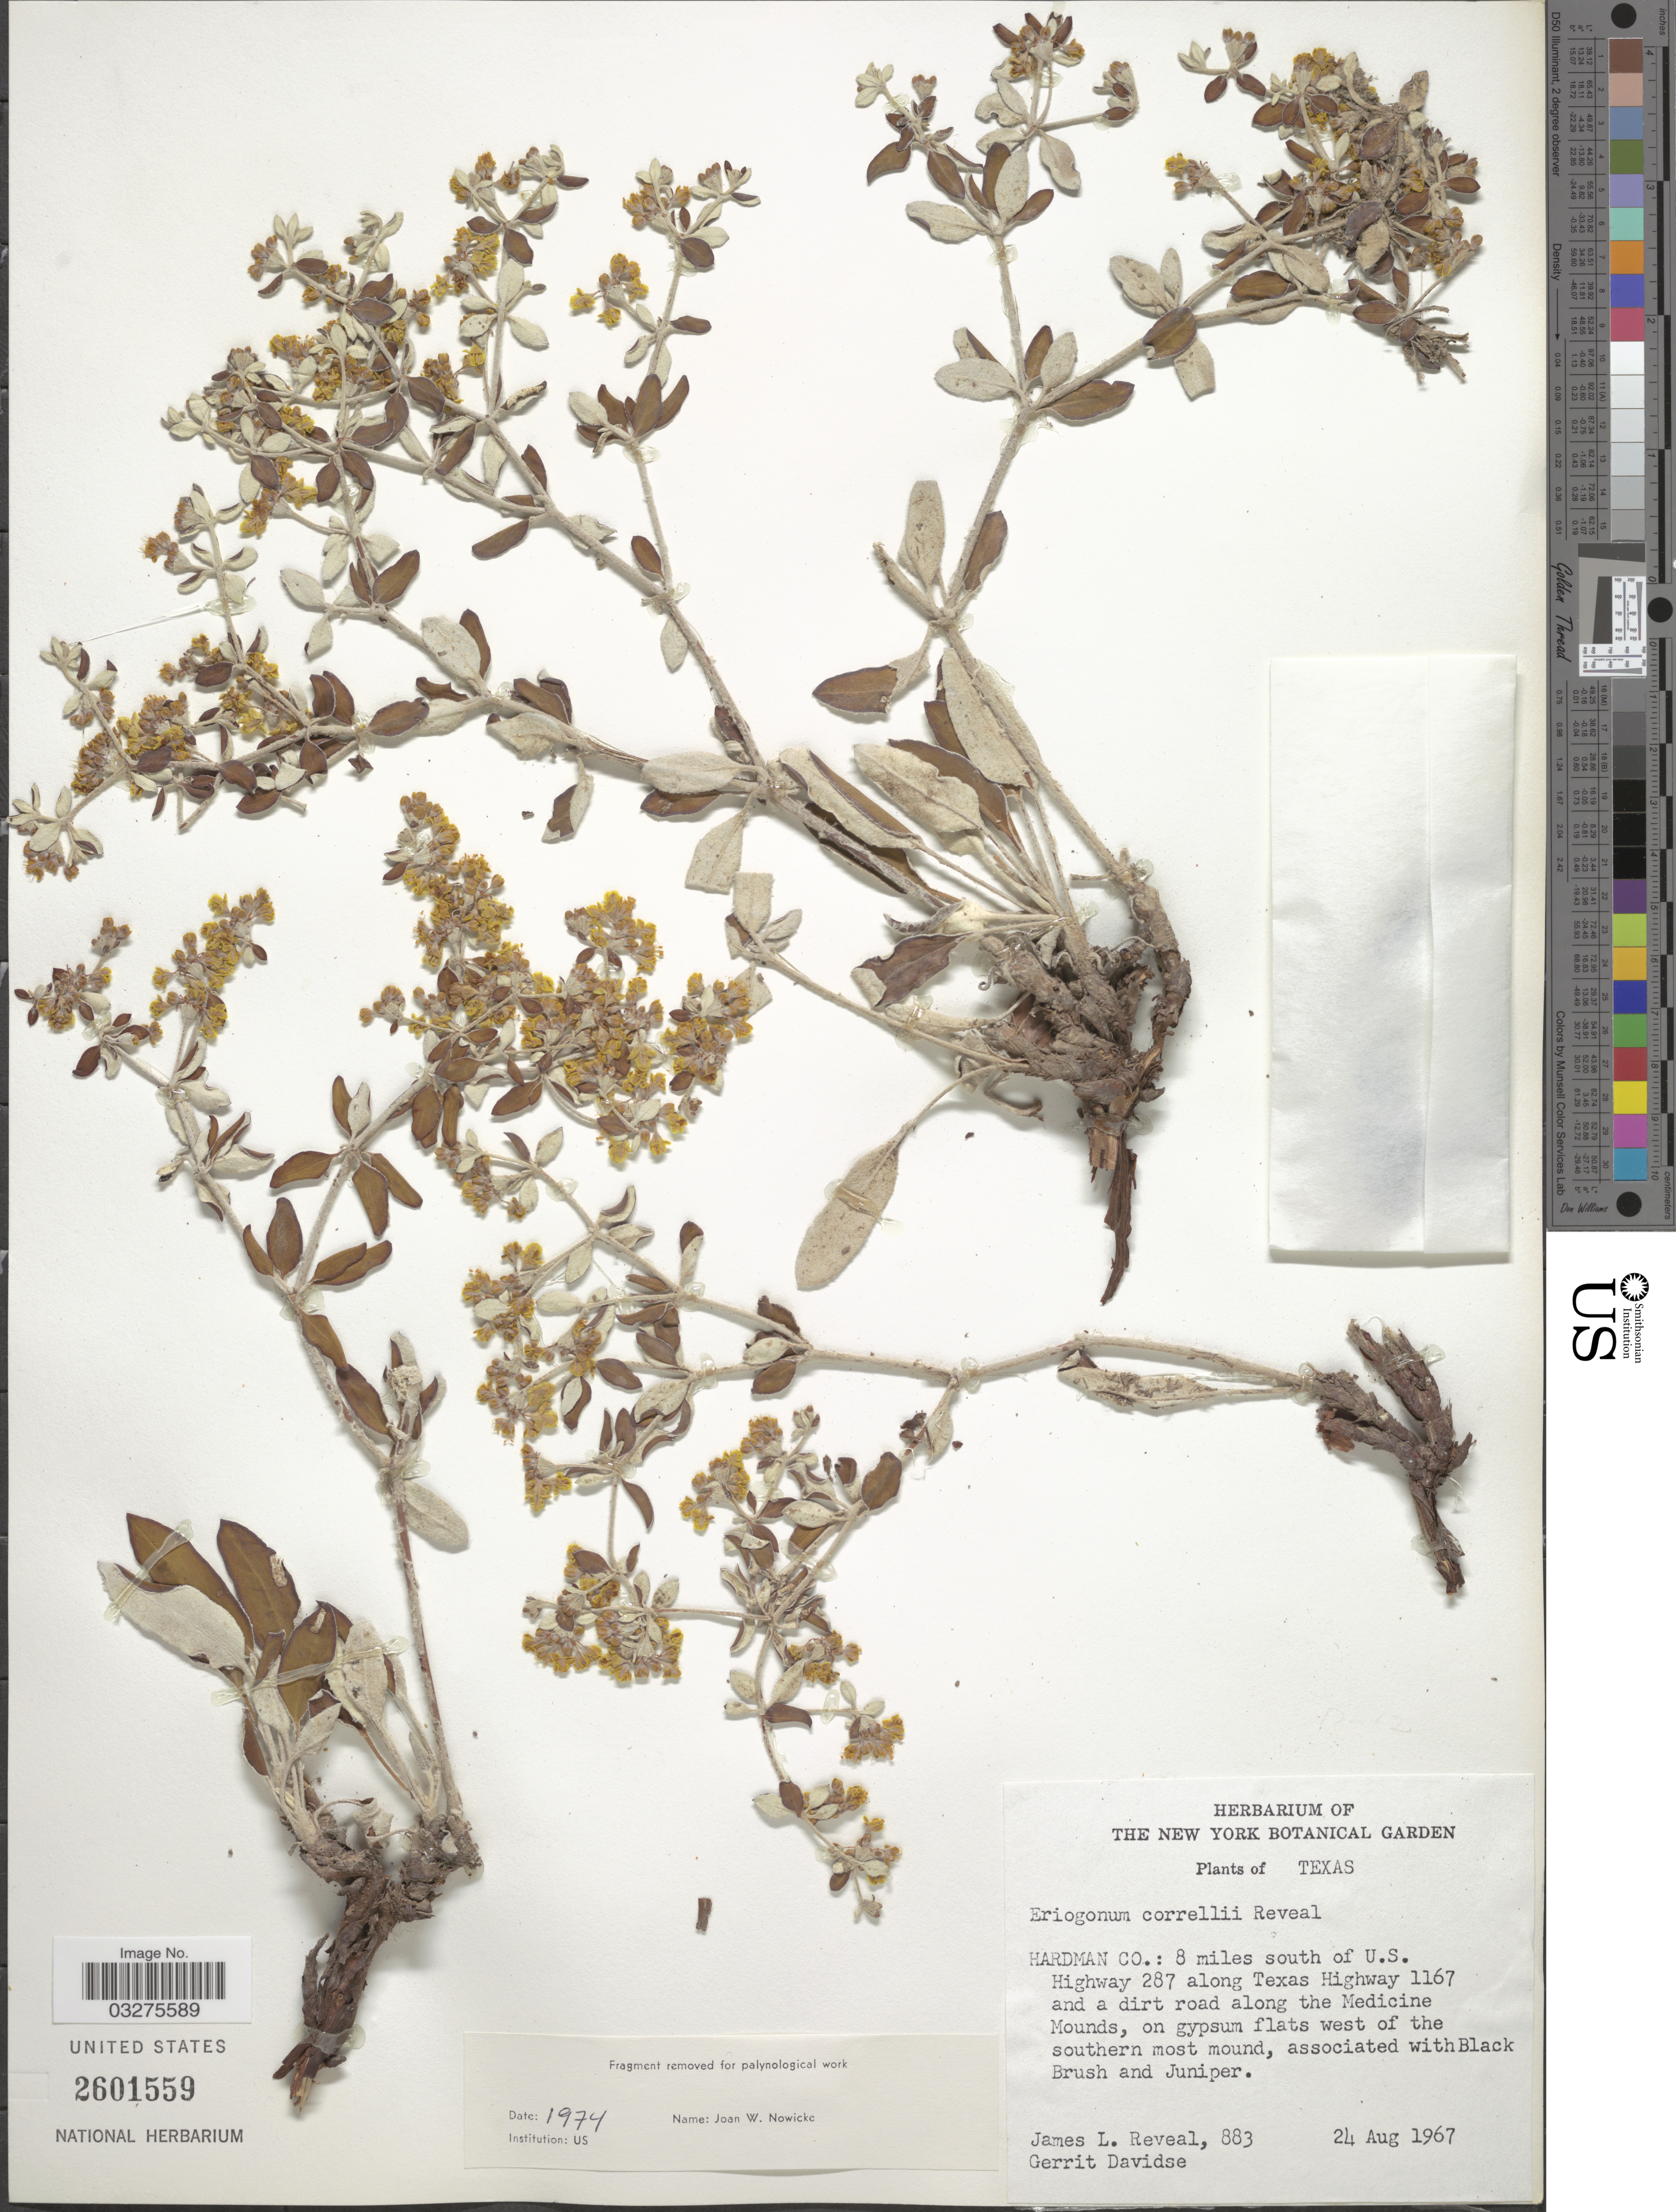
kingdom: Plantae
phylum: Tracheophyta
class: Magnoliopsida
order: Caryophyllales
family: Polygonaceae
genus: Eriogonum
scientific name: Eriogonum correllii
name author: Reveal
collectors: J. L. Reveal & G. Davidse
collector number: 883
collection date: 1967-08-24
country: United States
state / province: Texas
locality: Hardman Co.: 8 miles south of U.S. Highway 287 along Texas Highway 1167 and a dirt road along the Medicine Mounds.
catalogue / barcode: US 2601559